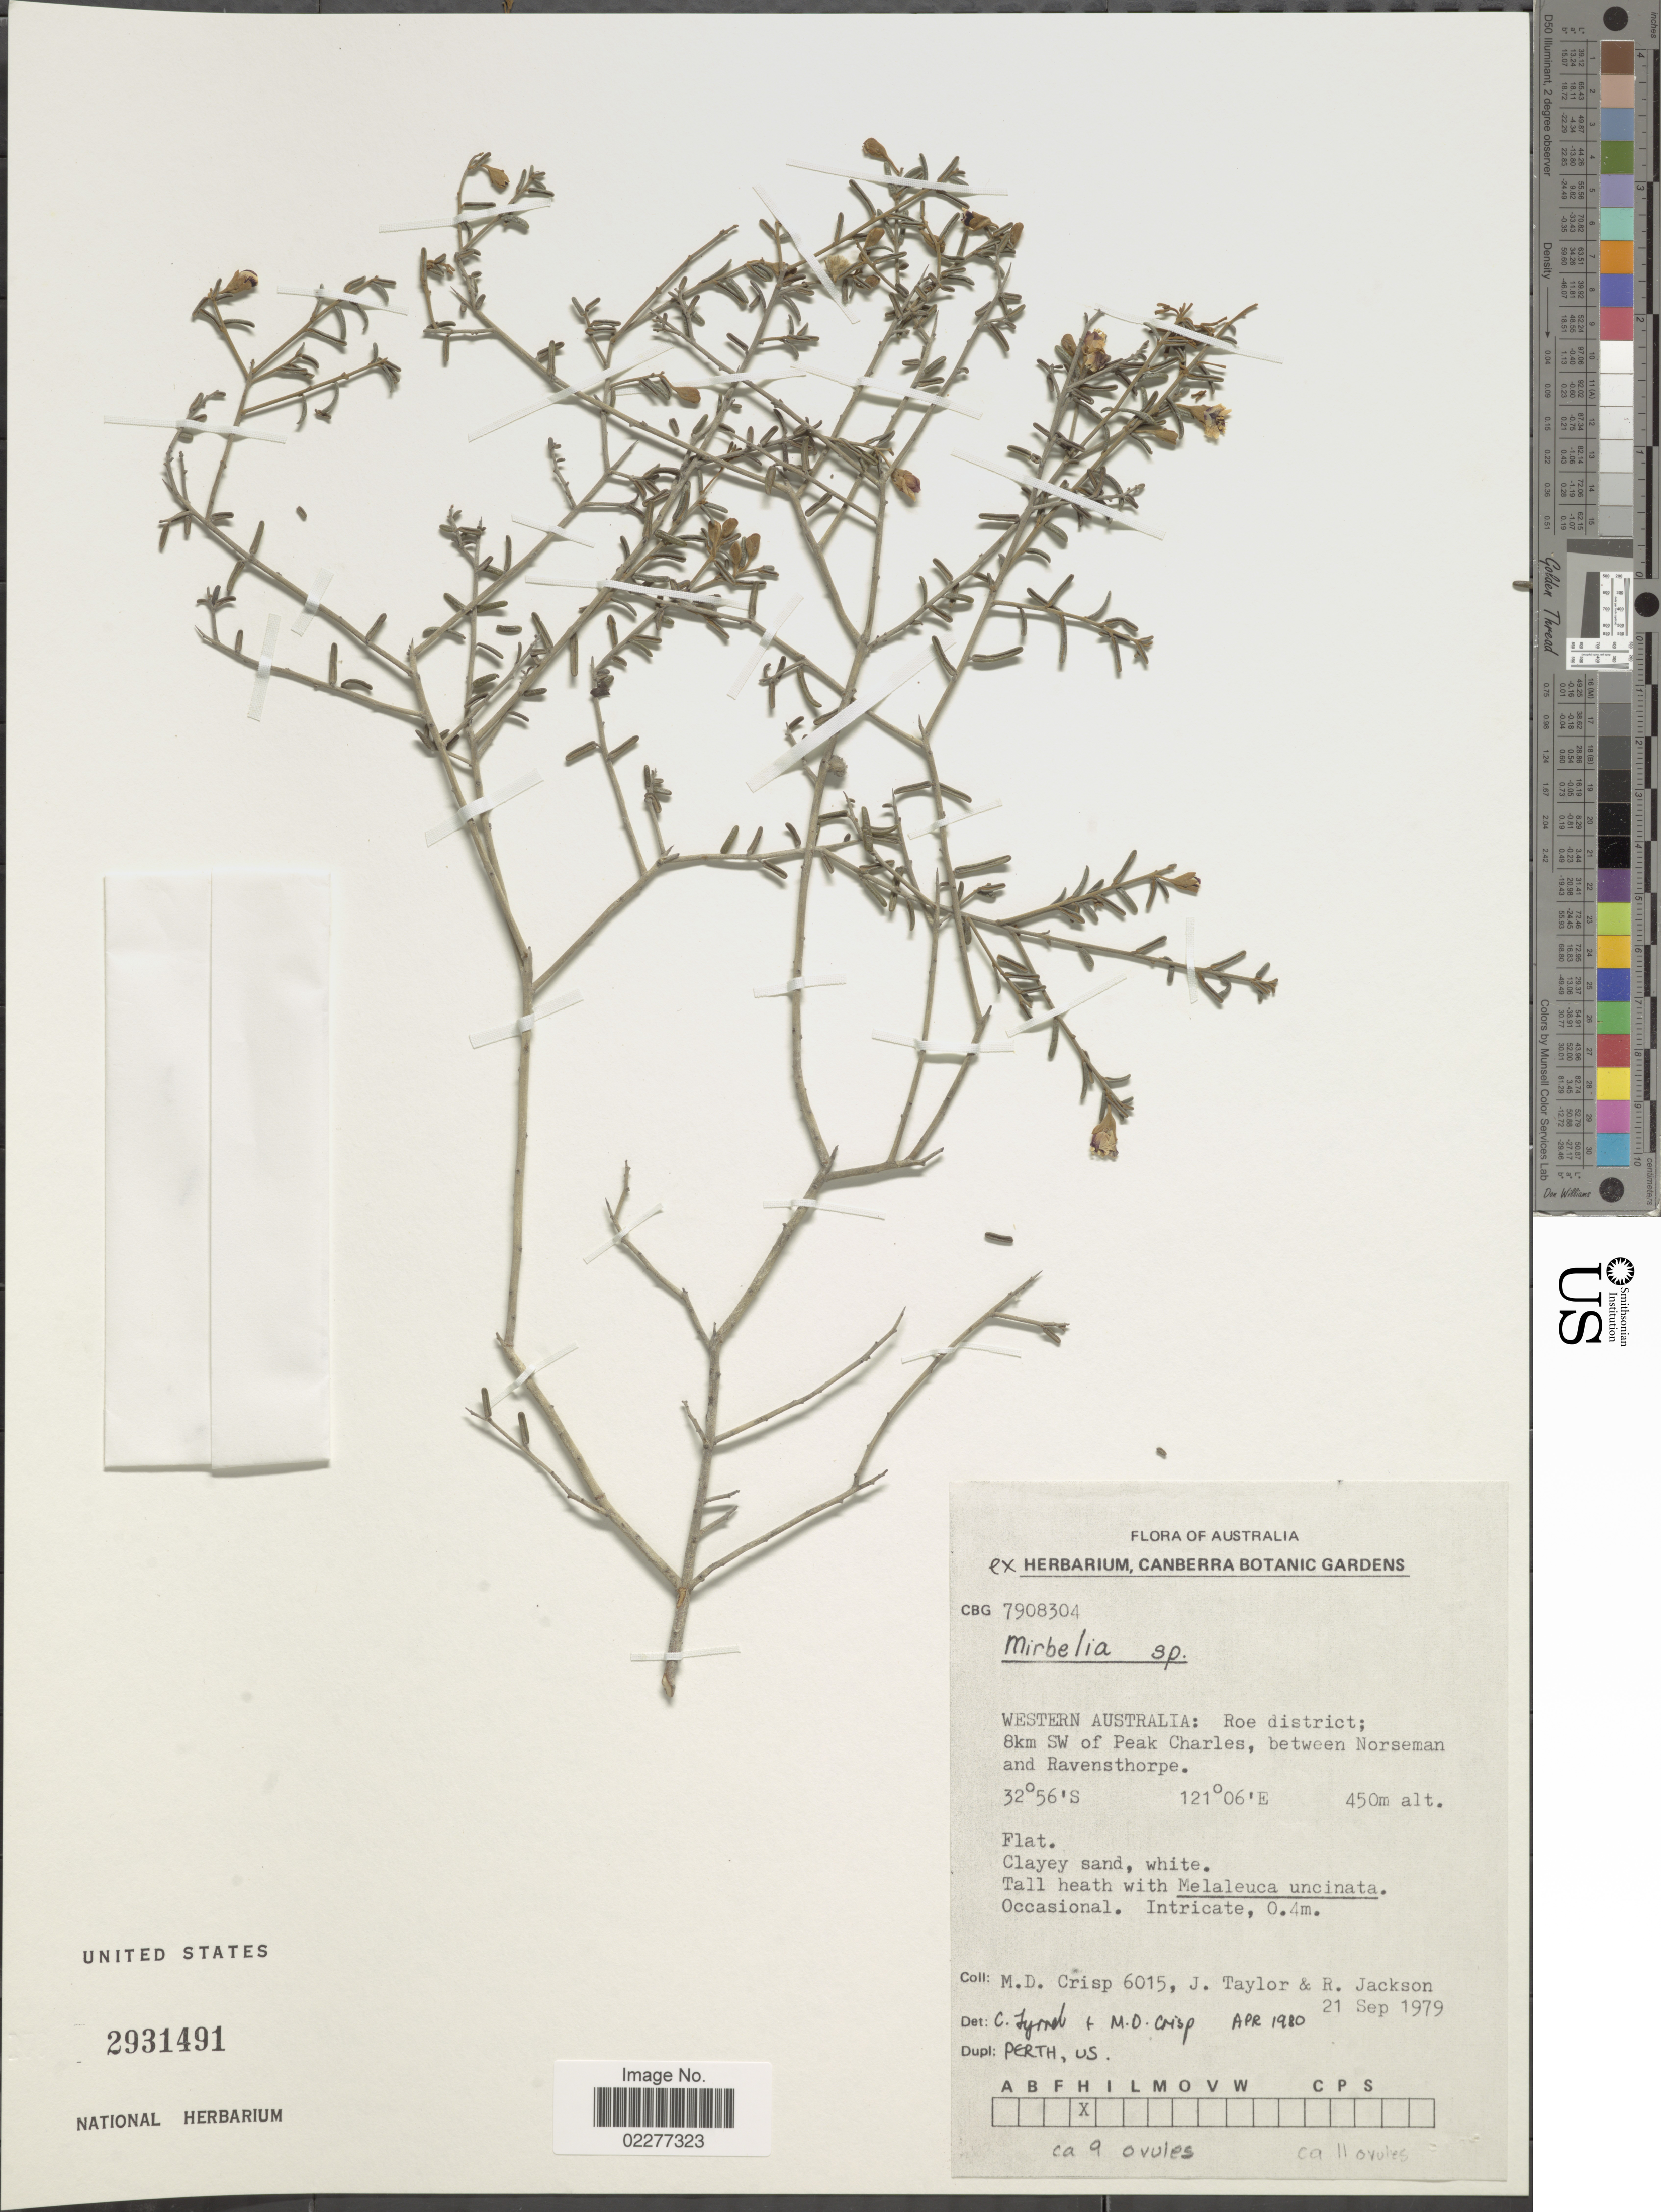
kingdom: Plantae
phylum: Tracheophyta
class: Magnoliopsida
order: Fabales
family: Fabaceae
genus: Mirbelia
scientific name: Mirbelia sp.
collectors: M. Crisp, J. Taylor & R. Jackson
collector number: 6015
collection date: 1979-09-21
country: Australia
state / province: Western Australia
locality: Roe district; 8km SW of Peak Charles, between Norseman and Ravensthorpe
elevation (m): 450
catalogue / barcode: US 2931491